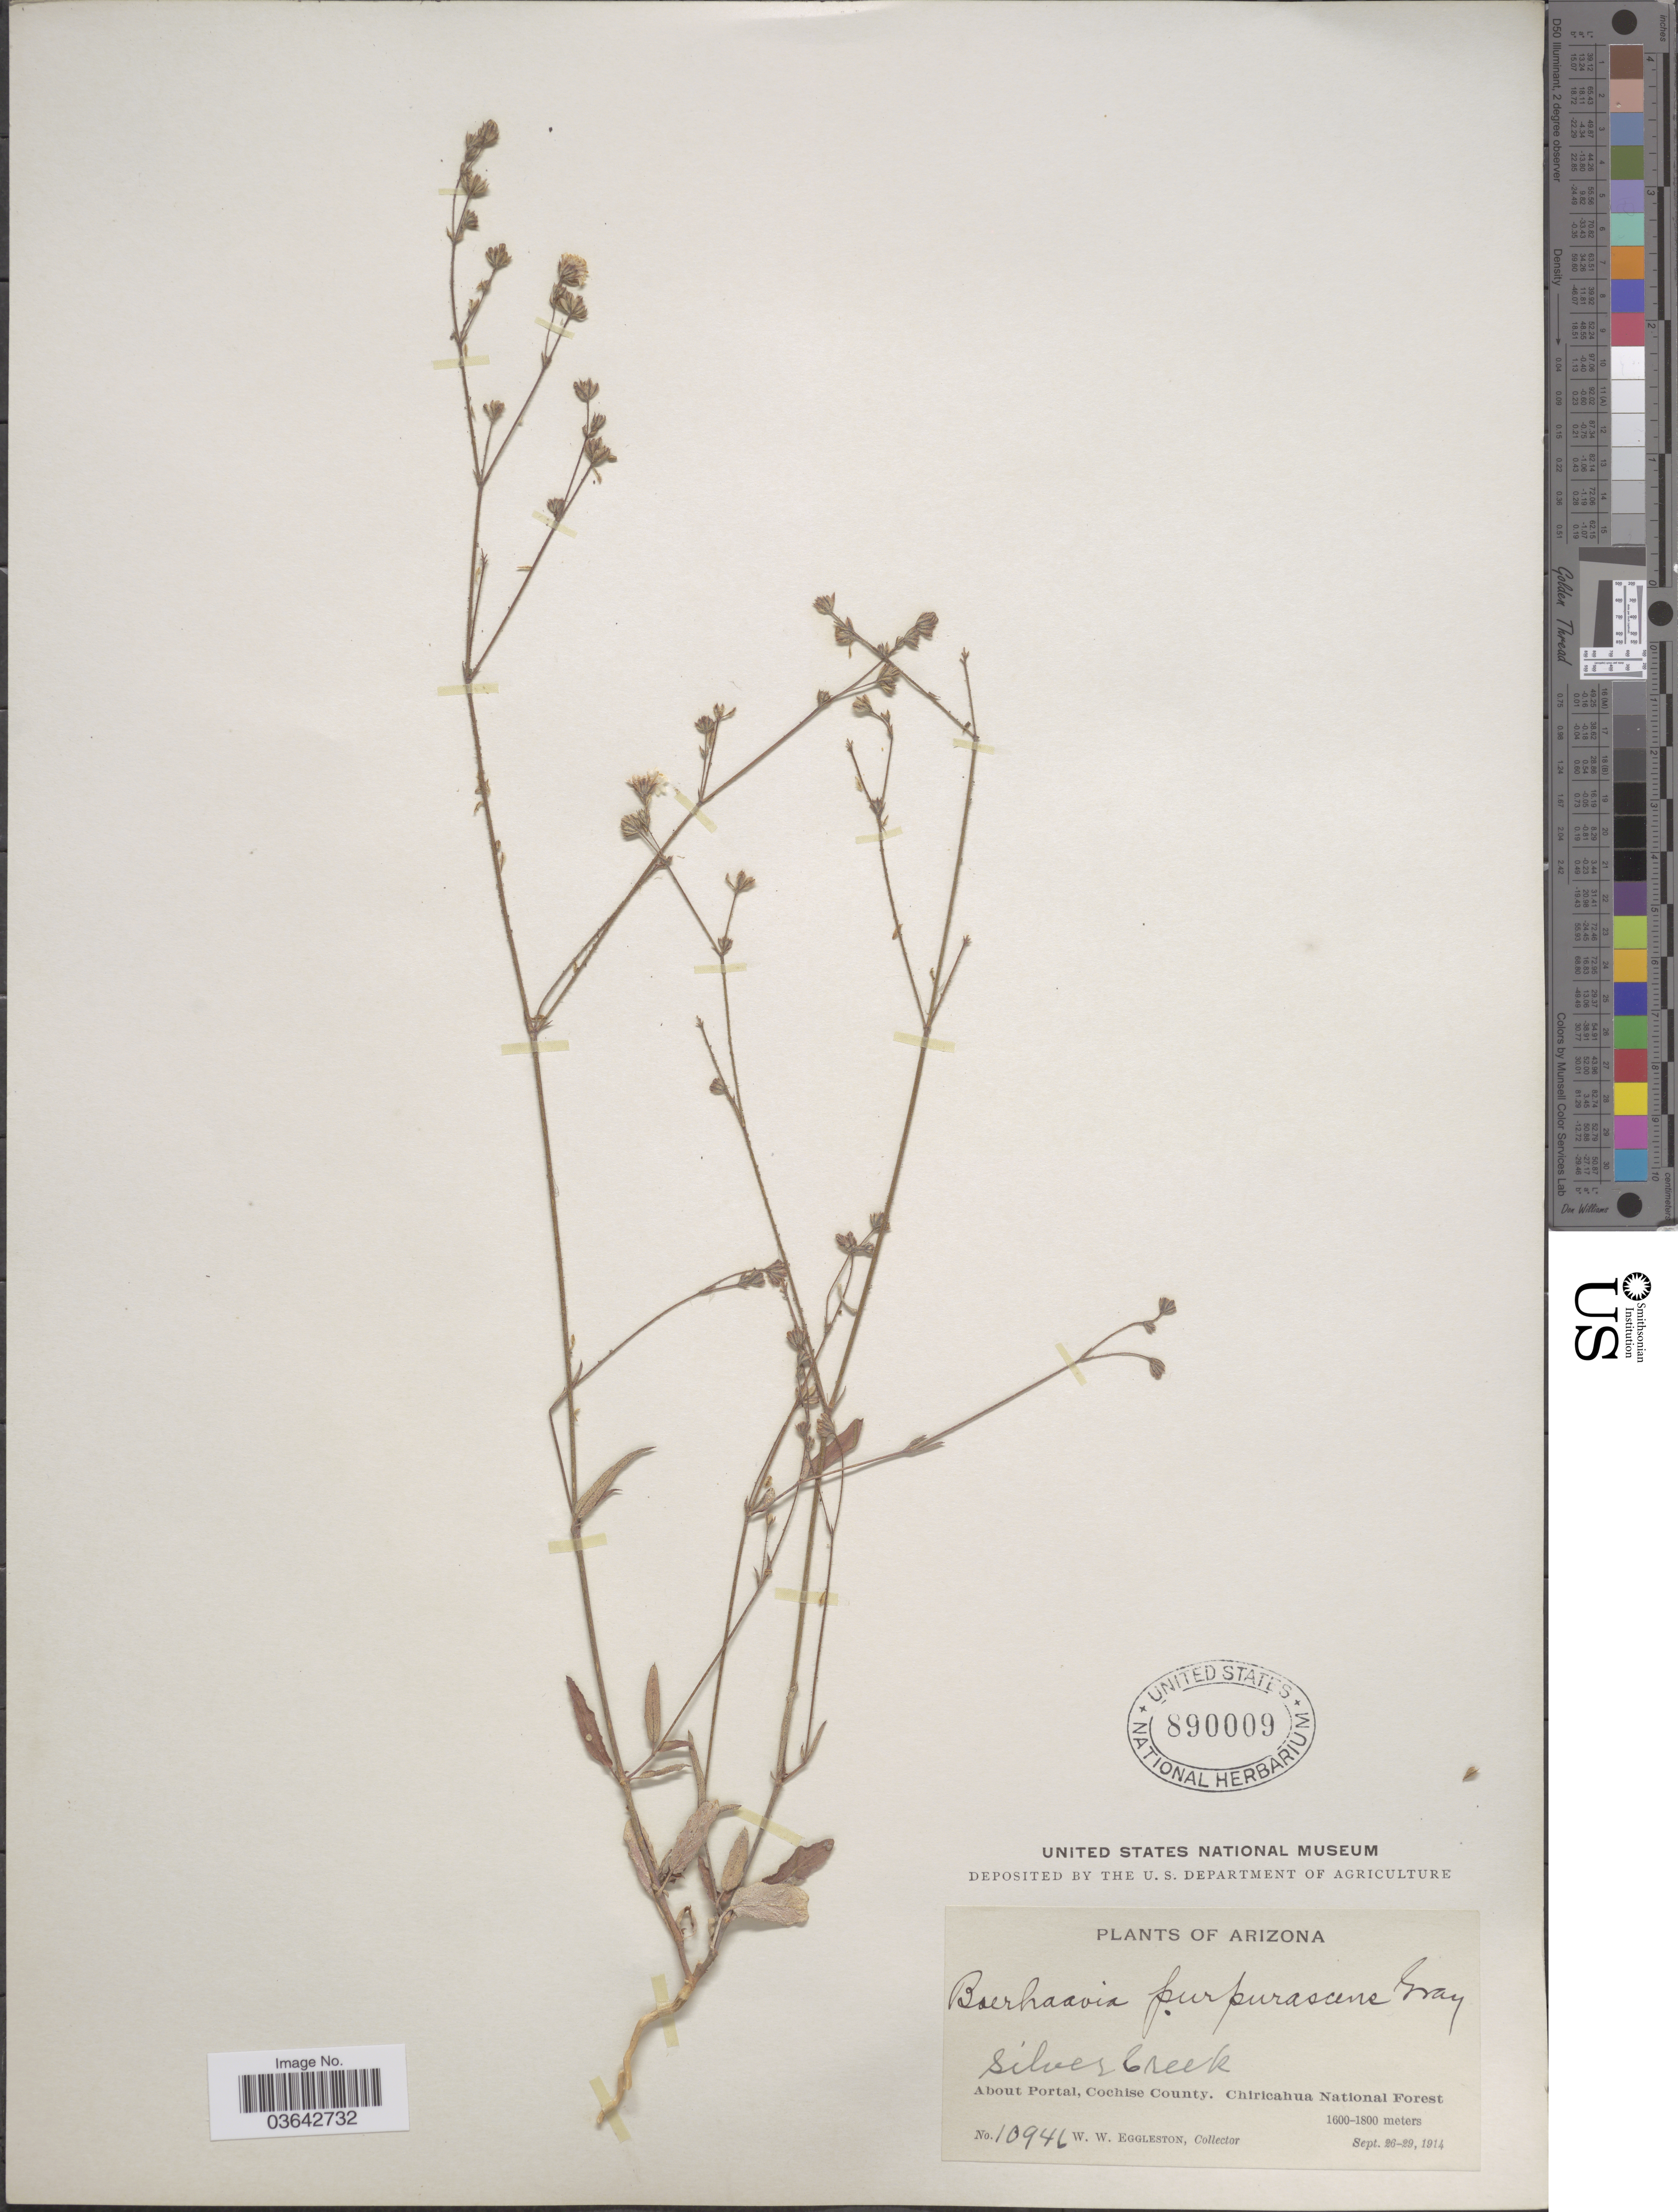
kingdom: Plantae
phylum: Tracheophyta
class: Magnoliopsida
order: Caryophyllales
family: Nyctaginaceae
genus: Boerhavia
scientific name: Boerhavia purpurascens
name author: A. Gray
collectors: W. W. Eggleston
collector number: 10946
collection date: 1914-09-26/1914-09-29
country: United States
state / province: Arizona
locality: Silver Creek. About Portal, Cochise County, Chiricahua National Forest.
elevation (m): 1600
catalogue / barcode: US 890009